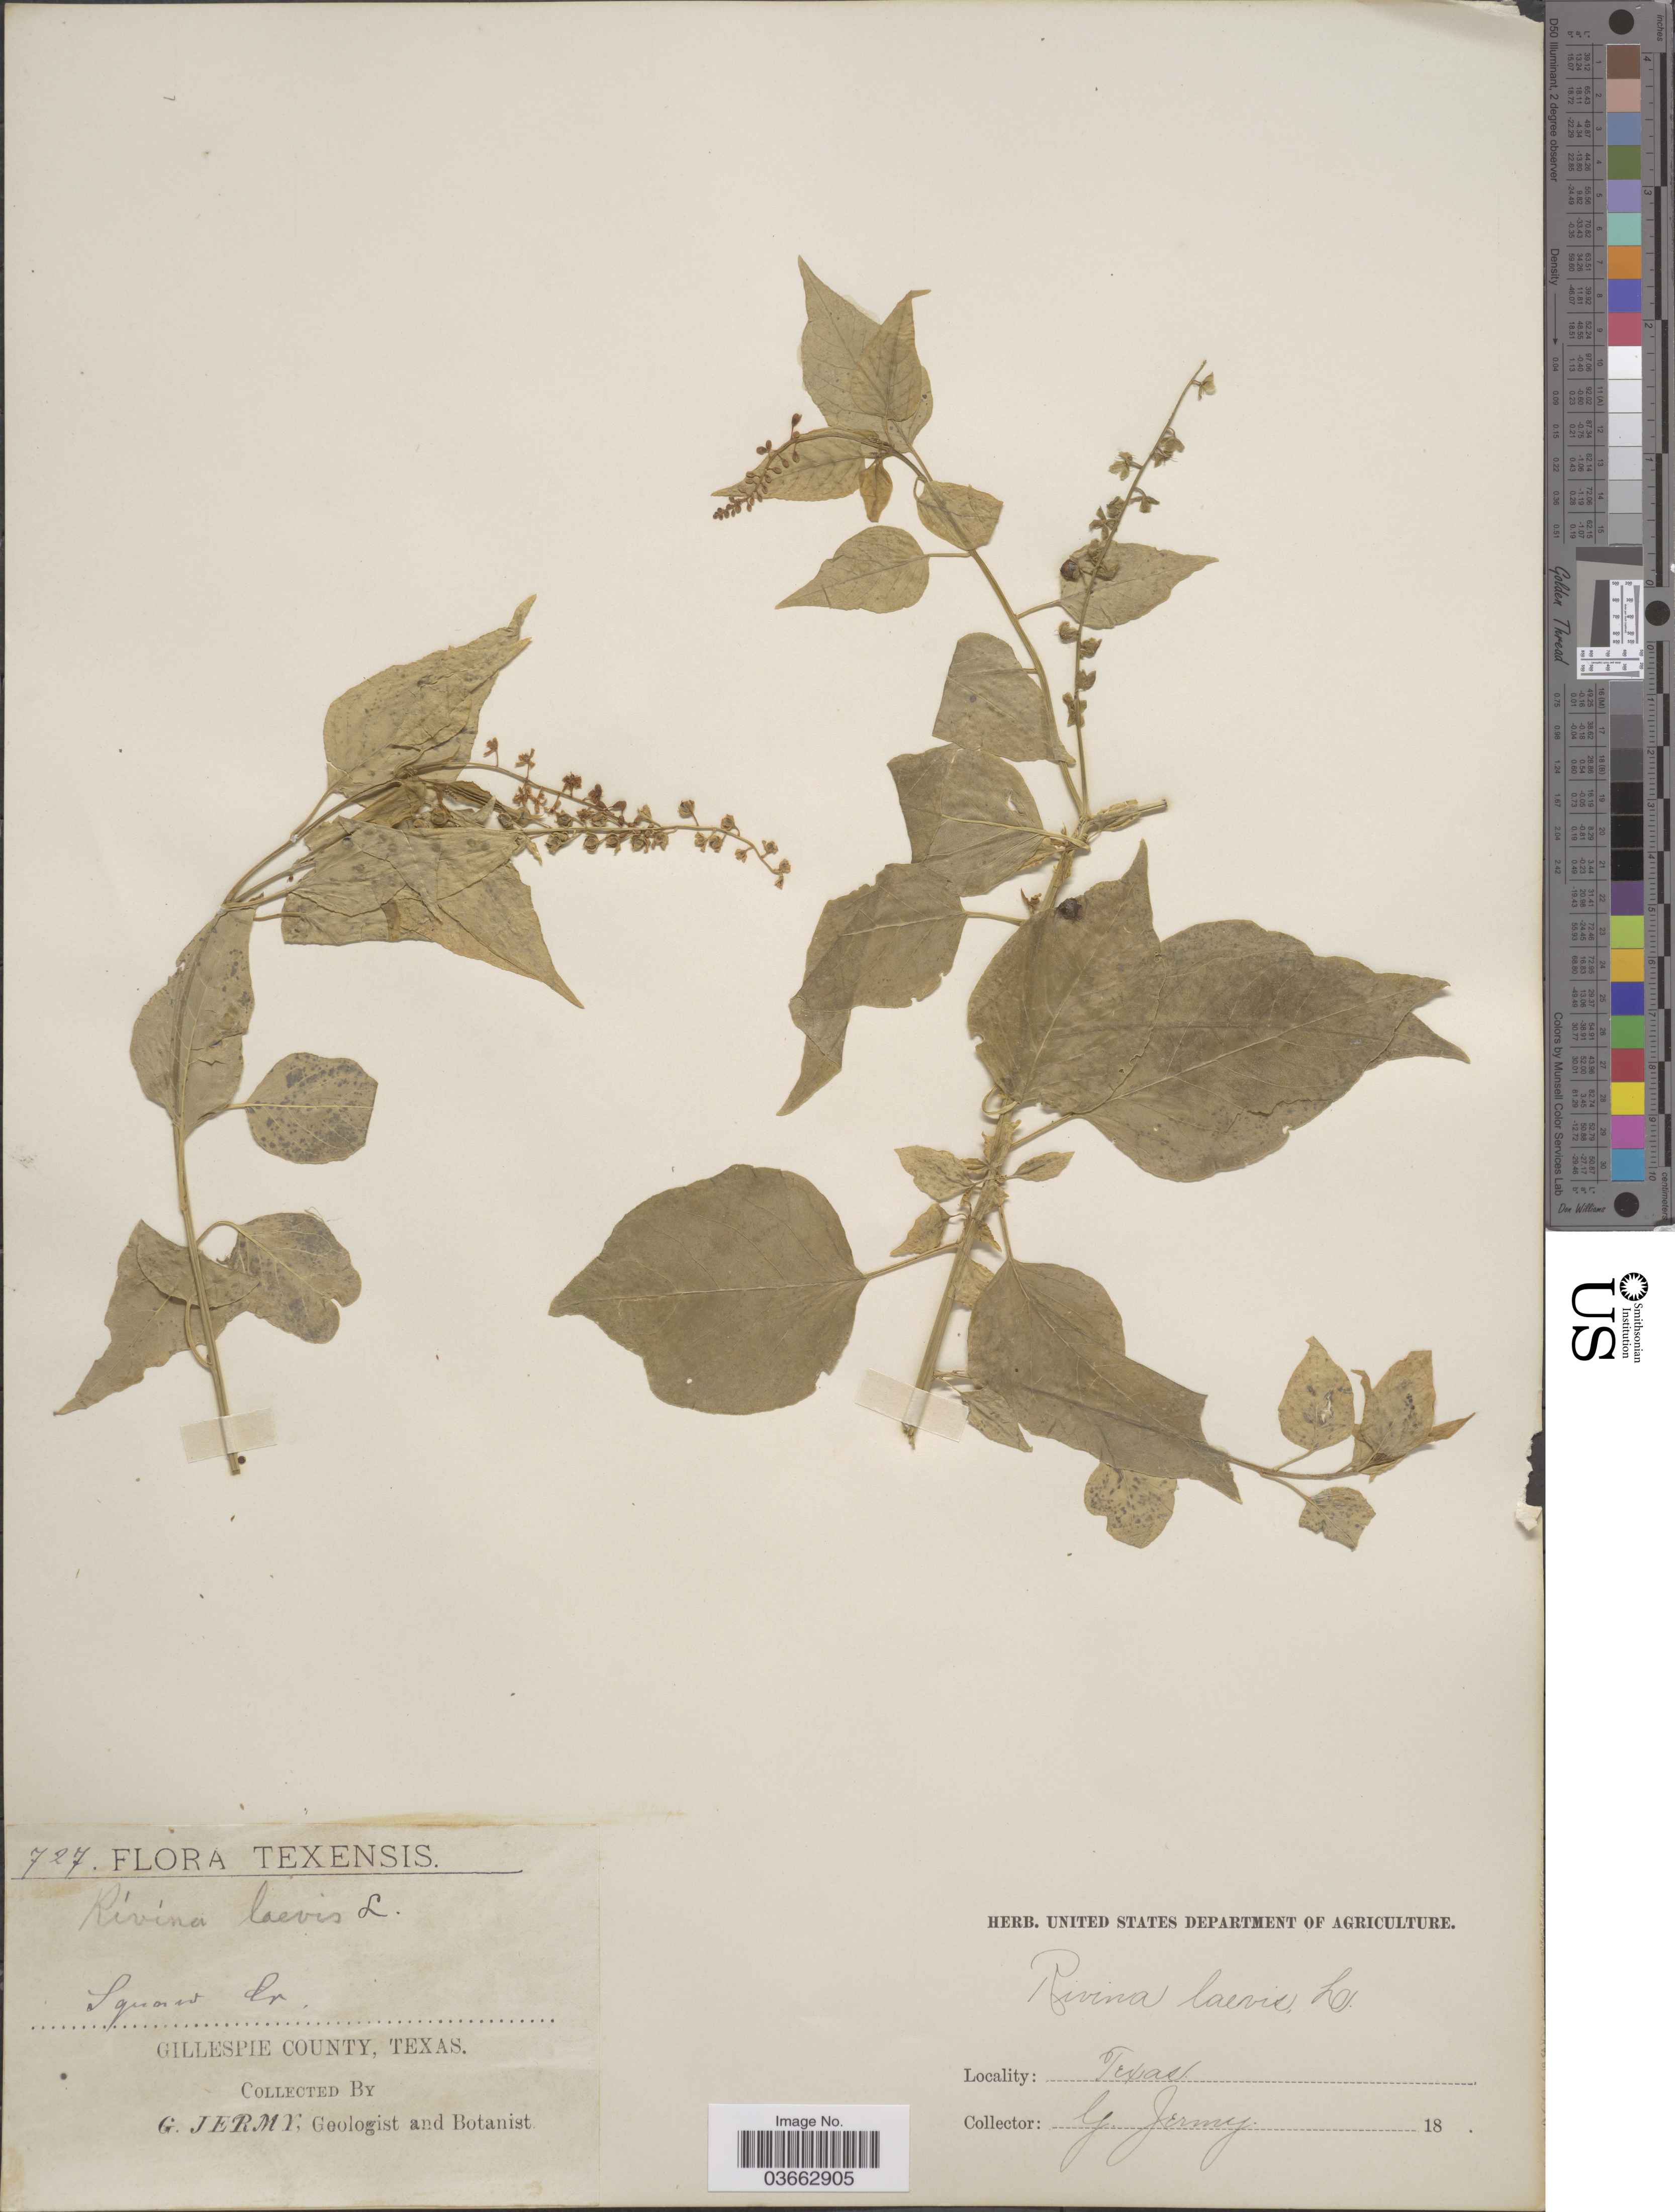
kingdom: Plantae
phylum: Tracheophyta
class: Magnoliopsida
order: Caryophyllales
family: Phytolaccaceae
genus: Rivina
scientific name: Rivina humilis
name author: L.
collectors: G. Jermy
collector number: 727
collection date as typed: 18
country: United States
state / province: Texas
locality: Squaw Cr. Gillespie County.